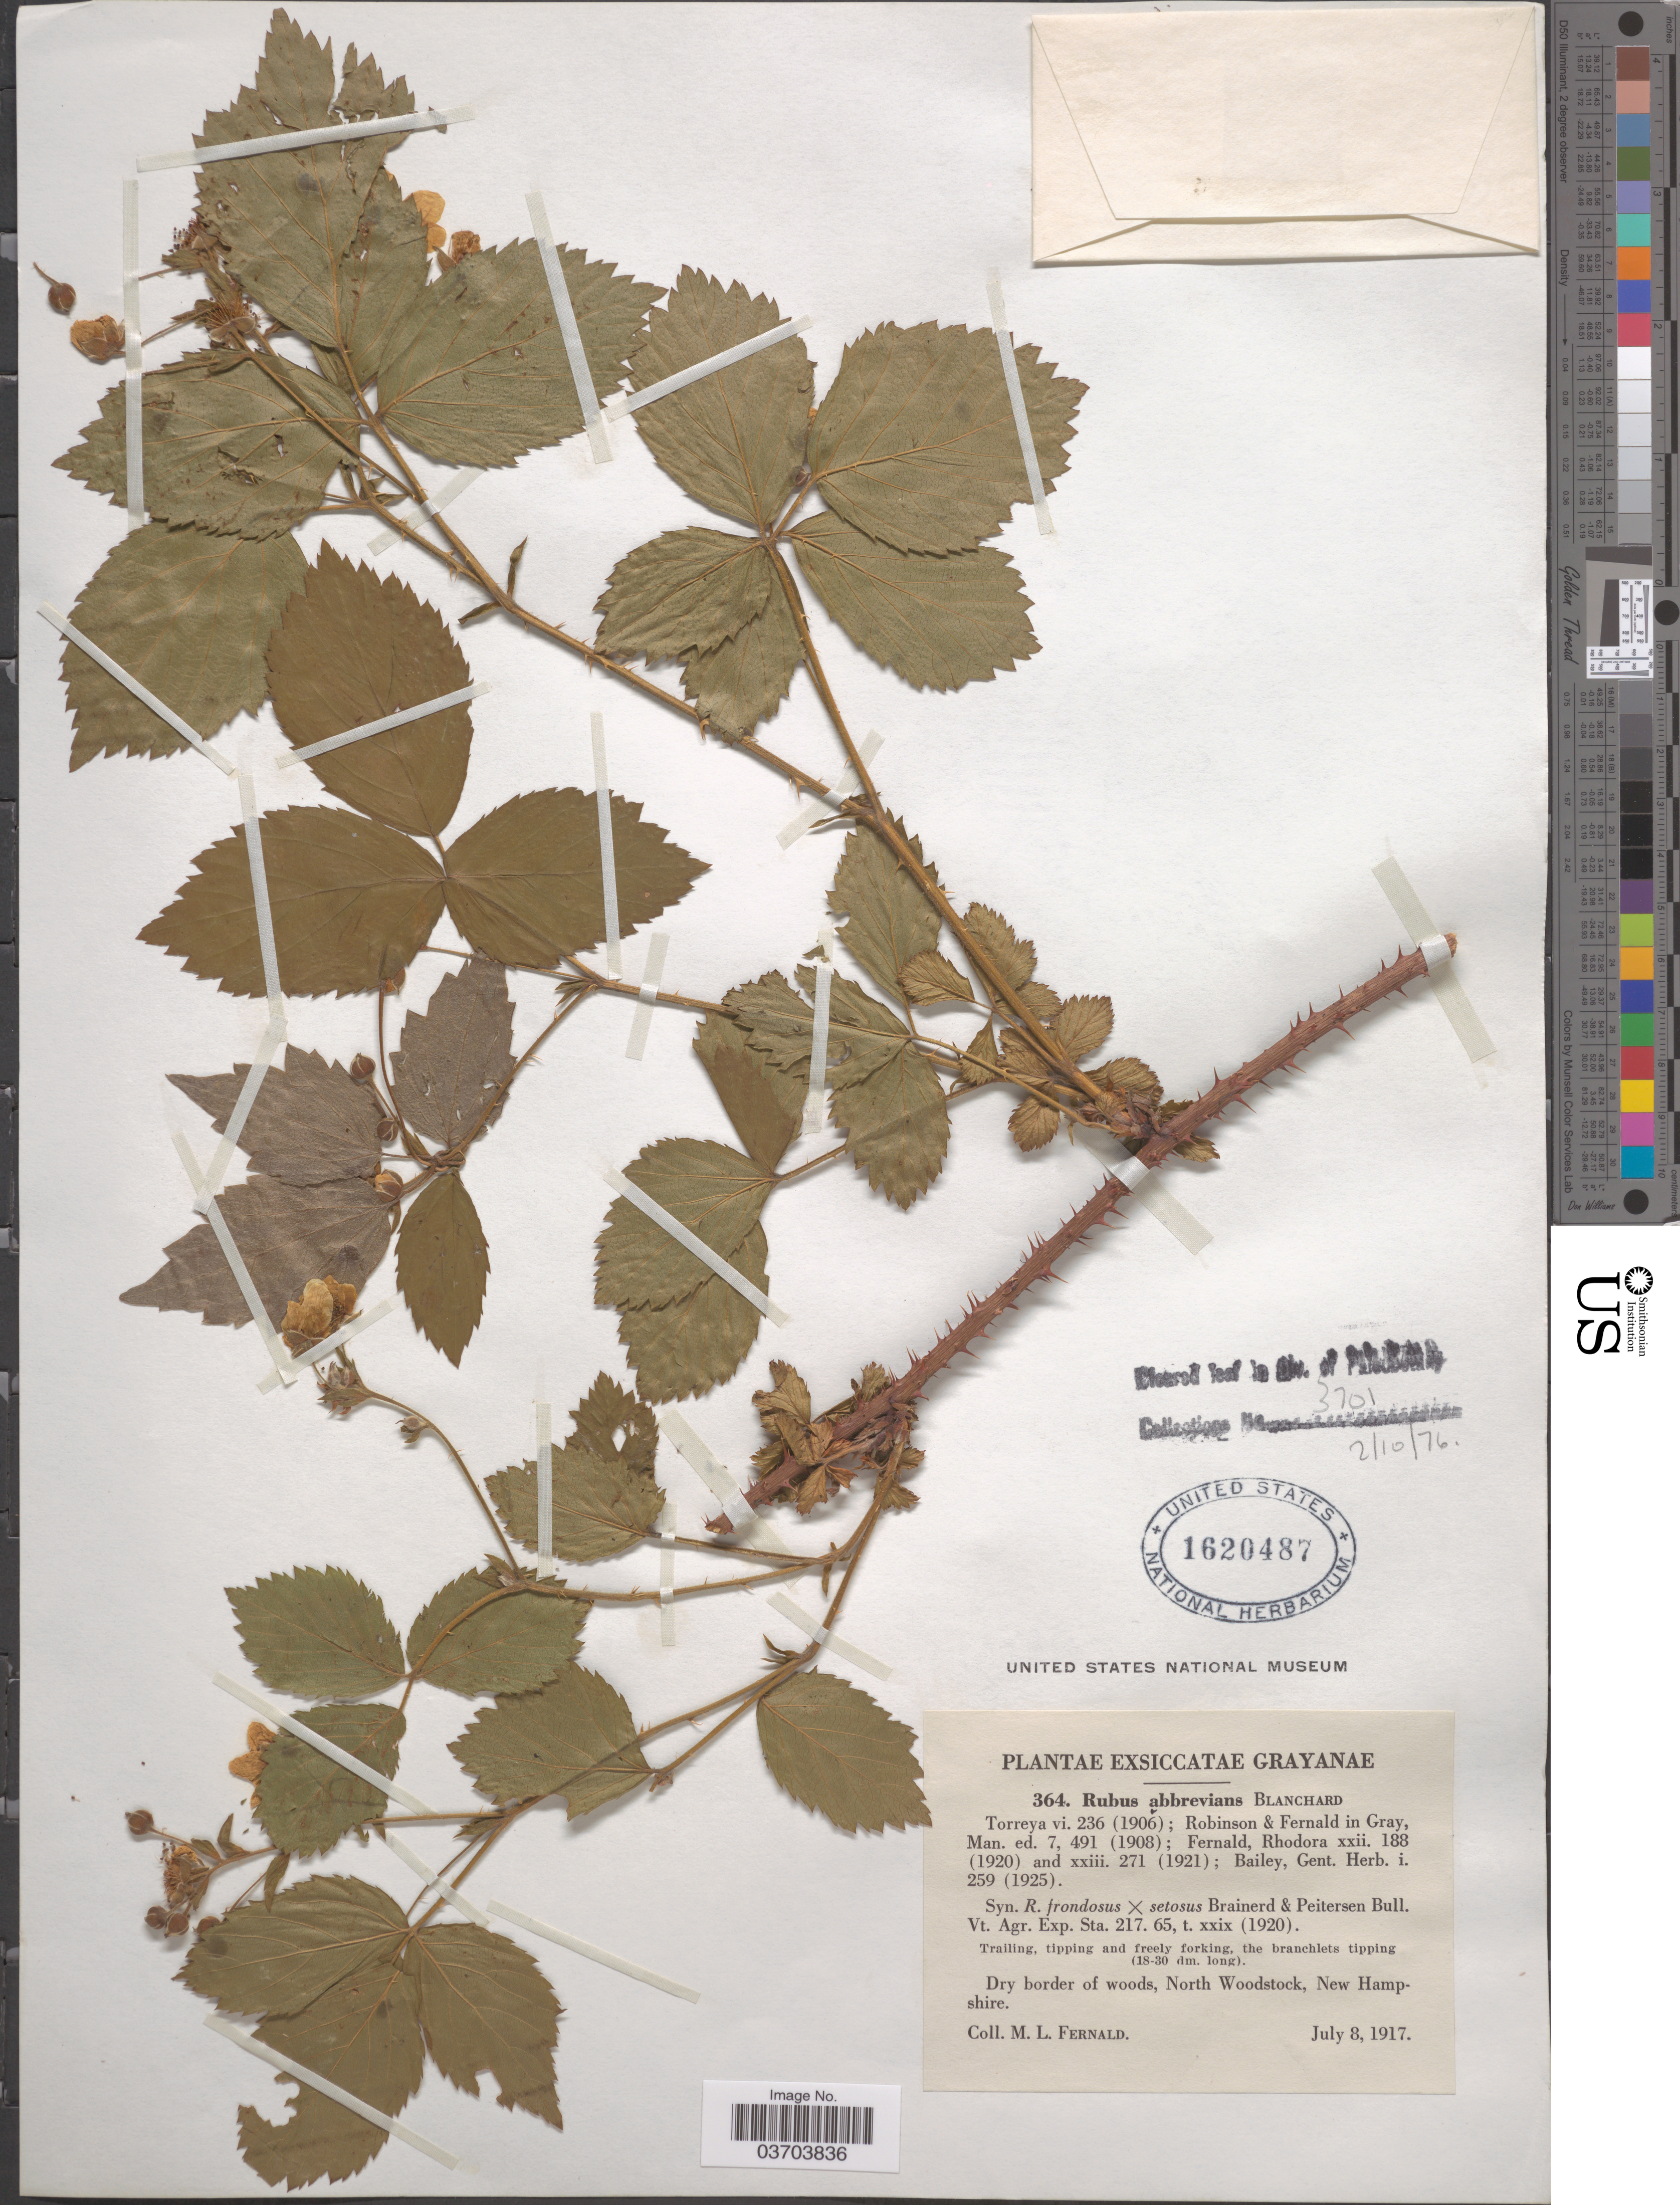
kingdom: Plantae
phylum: Tracheophyta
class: Magnoliopsida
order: Rosales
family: Rosaceae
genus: Rubus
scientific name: Rubus abbrevians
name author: Blanch.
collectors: M. L. Fernald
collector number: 364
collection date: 1917-07-08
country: United States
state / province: New Hampshire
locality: Border of dry woods, North Woodstock.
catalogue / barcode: US 1620487